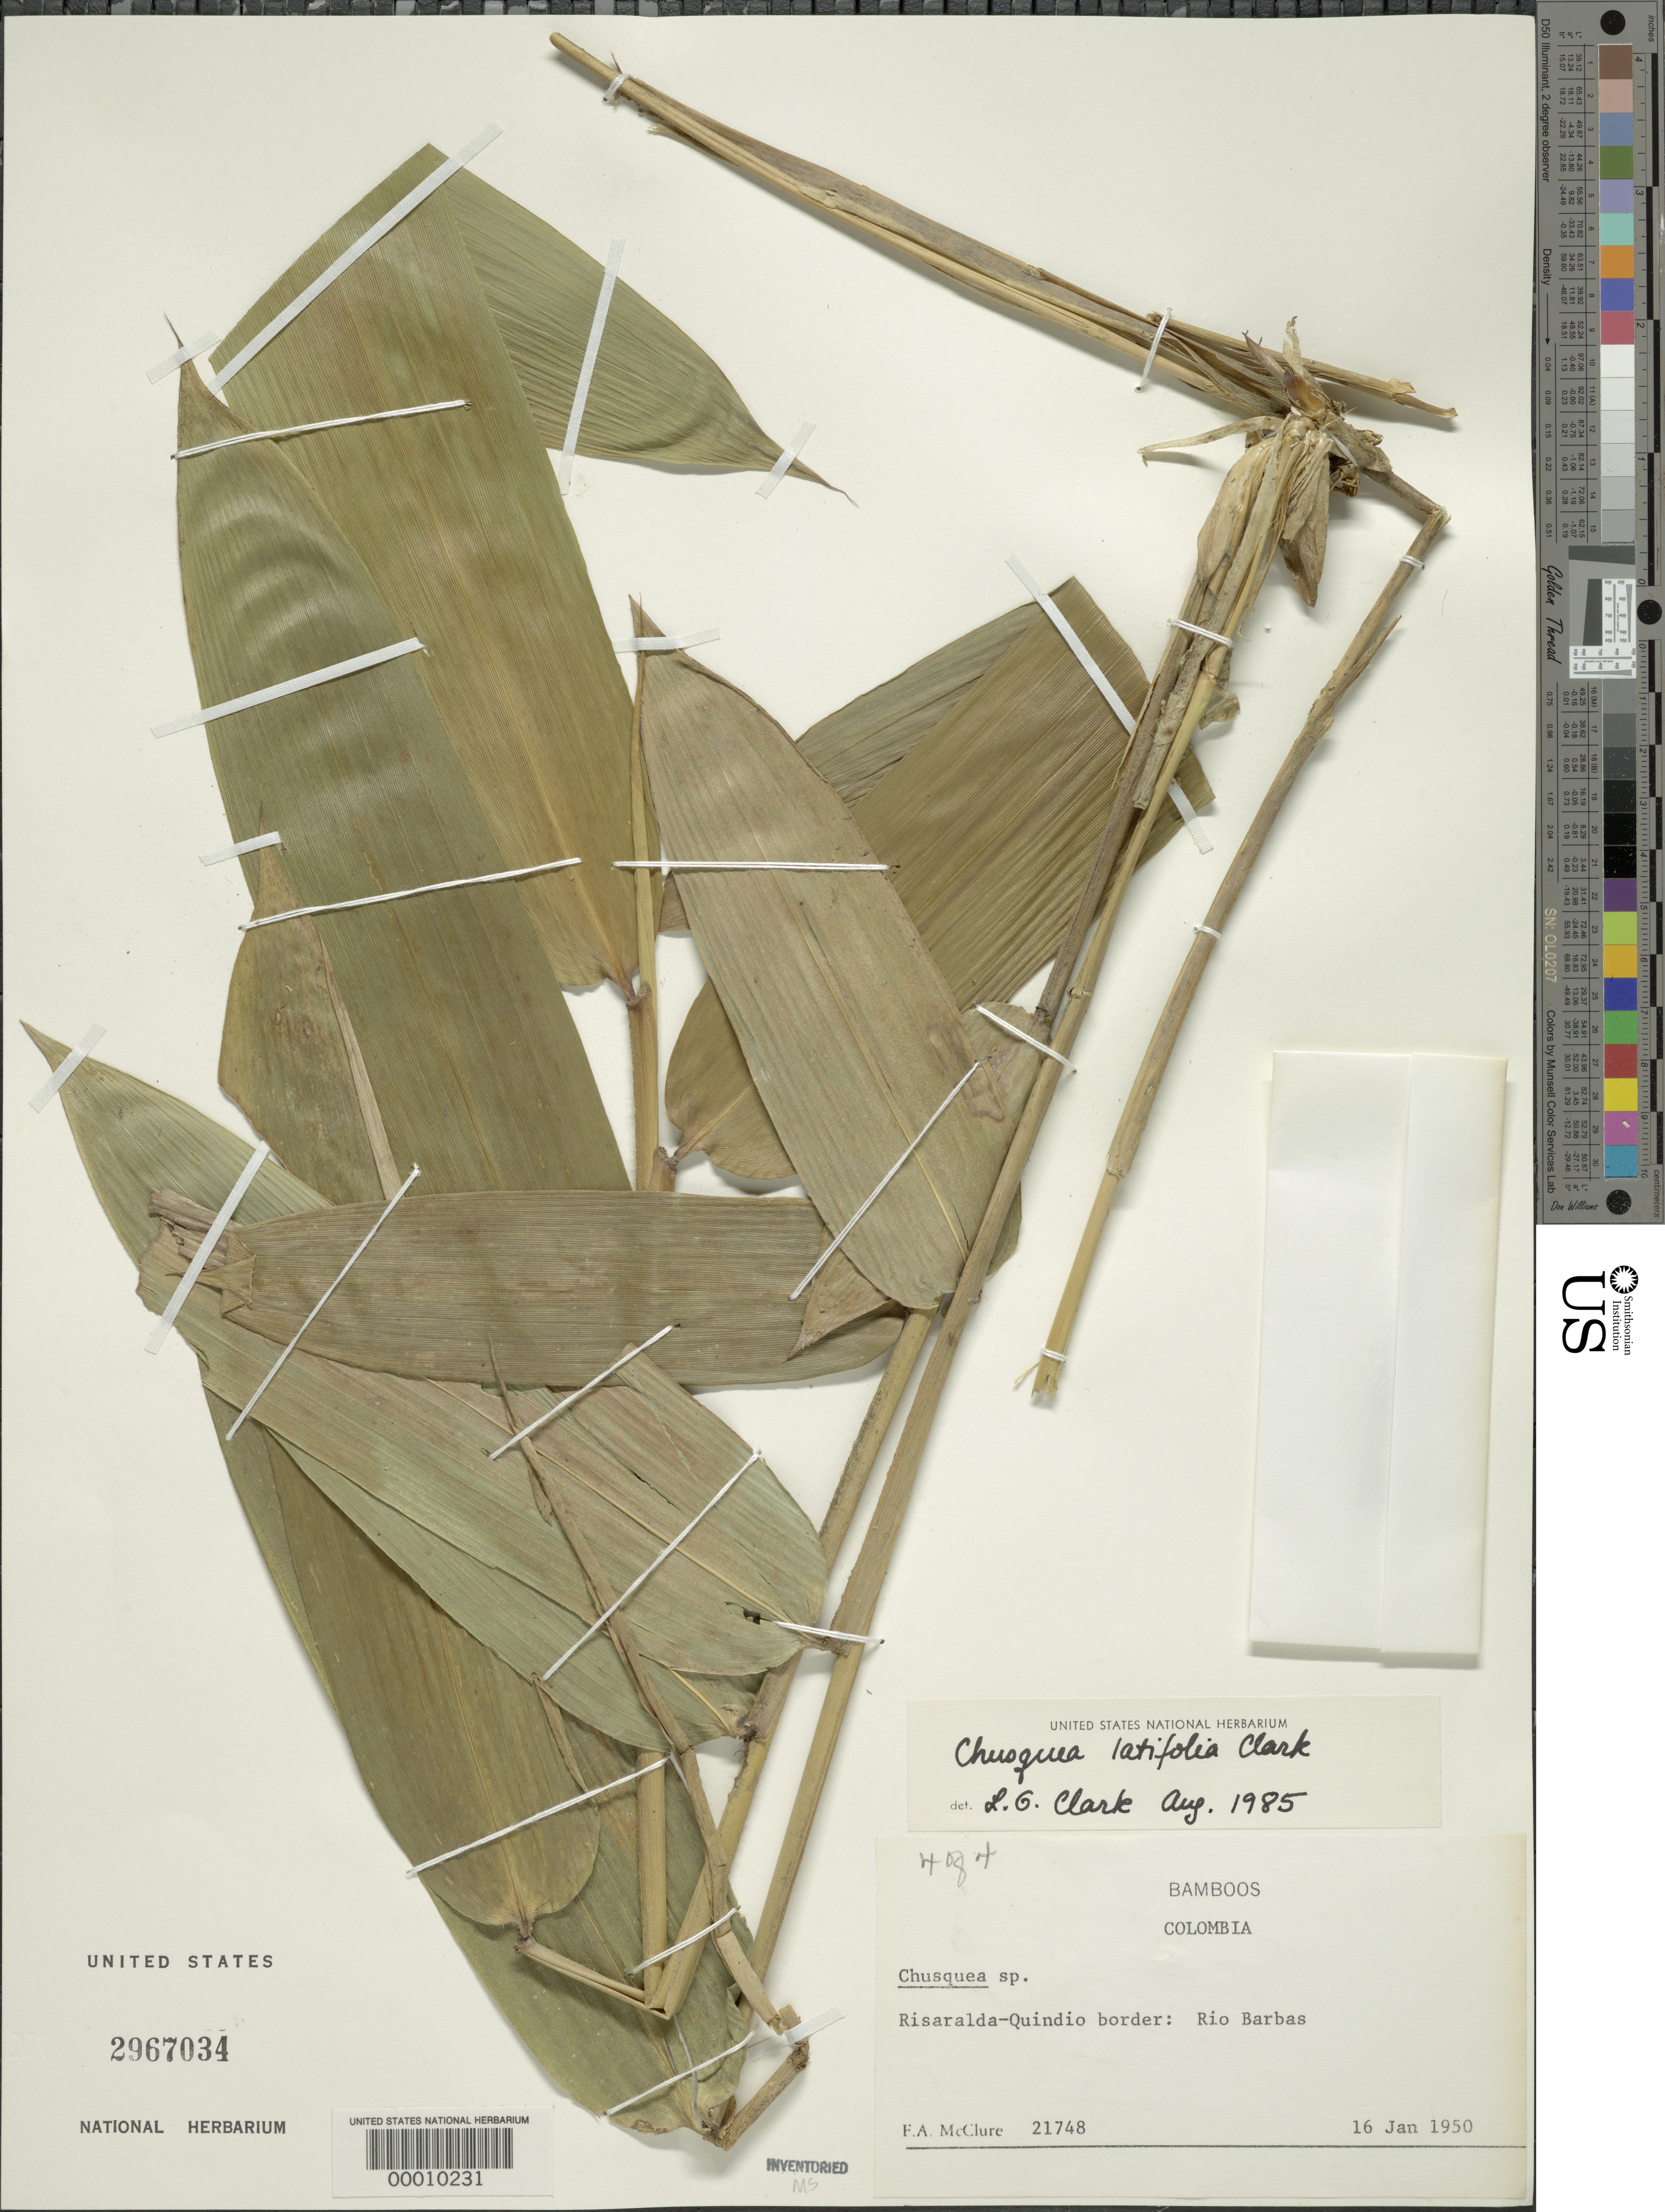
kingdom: Plantae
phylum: Tracheophyta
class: Liliopsida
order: Poales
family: Poaceae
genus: Chusquea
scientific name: Chusquea latifolia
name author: L.G. Clark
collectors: F. A. McClure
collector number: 21748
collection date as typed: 16 Jan 1950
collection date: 1950-01-16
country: Colombia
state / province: Quindío / Risaralda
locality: Rio barbas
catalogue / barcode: US 2967034